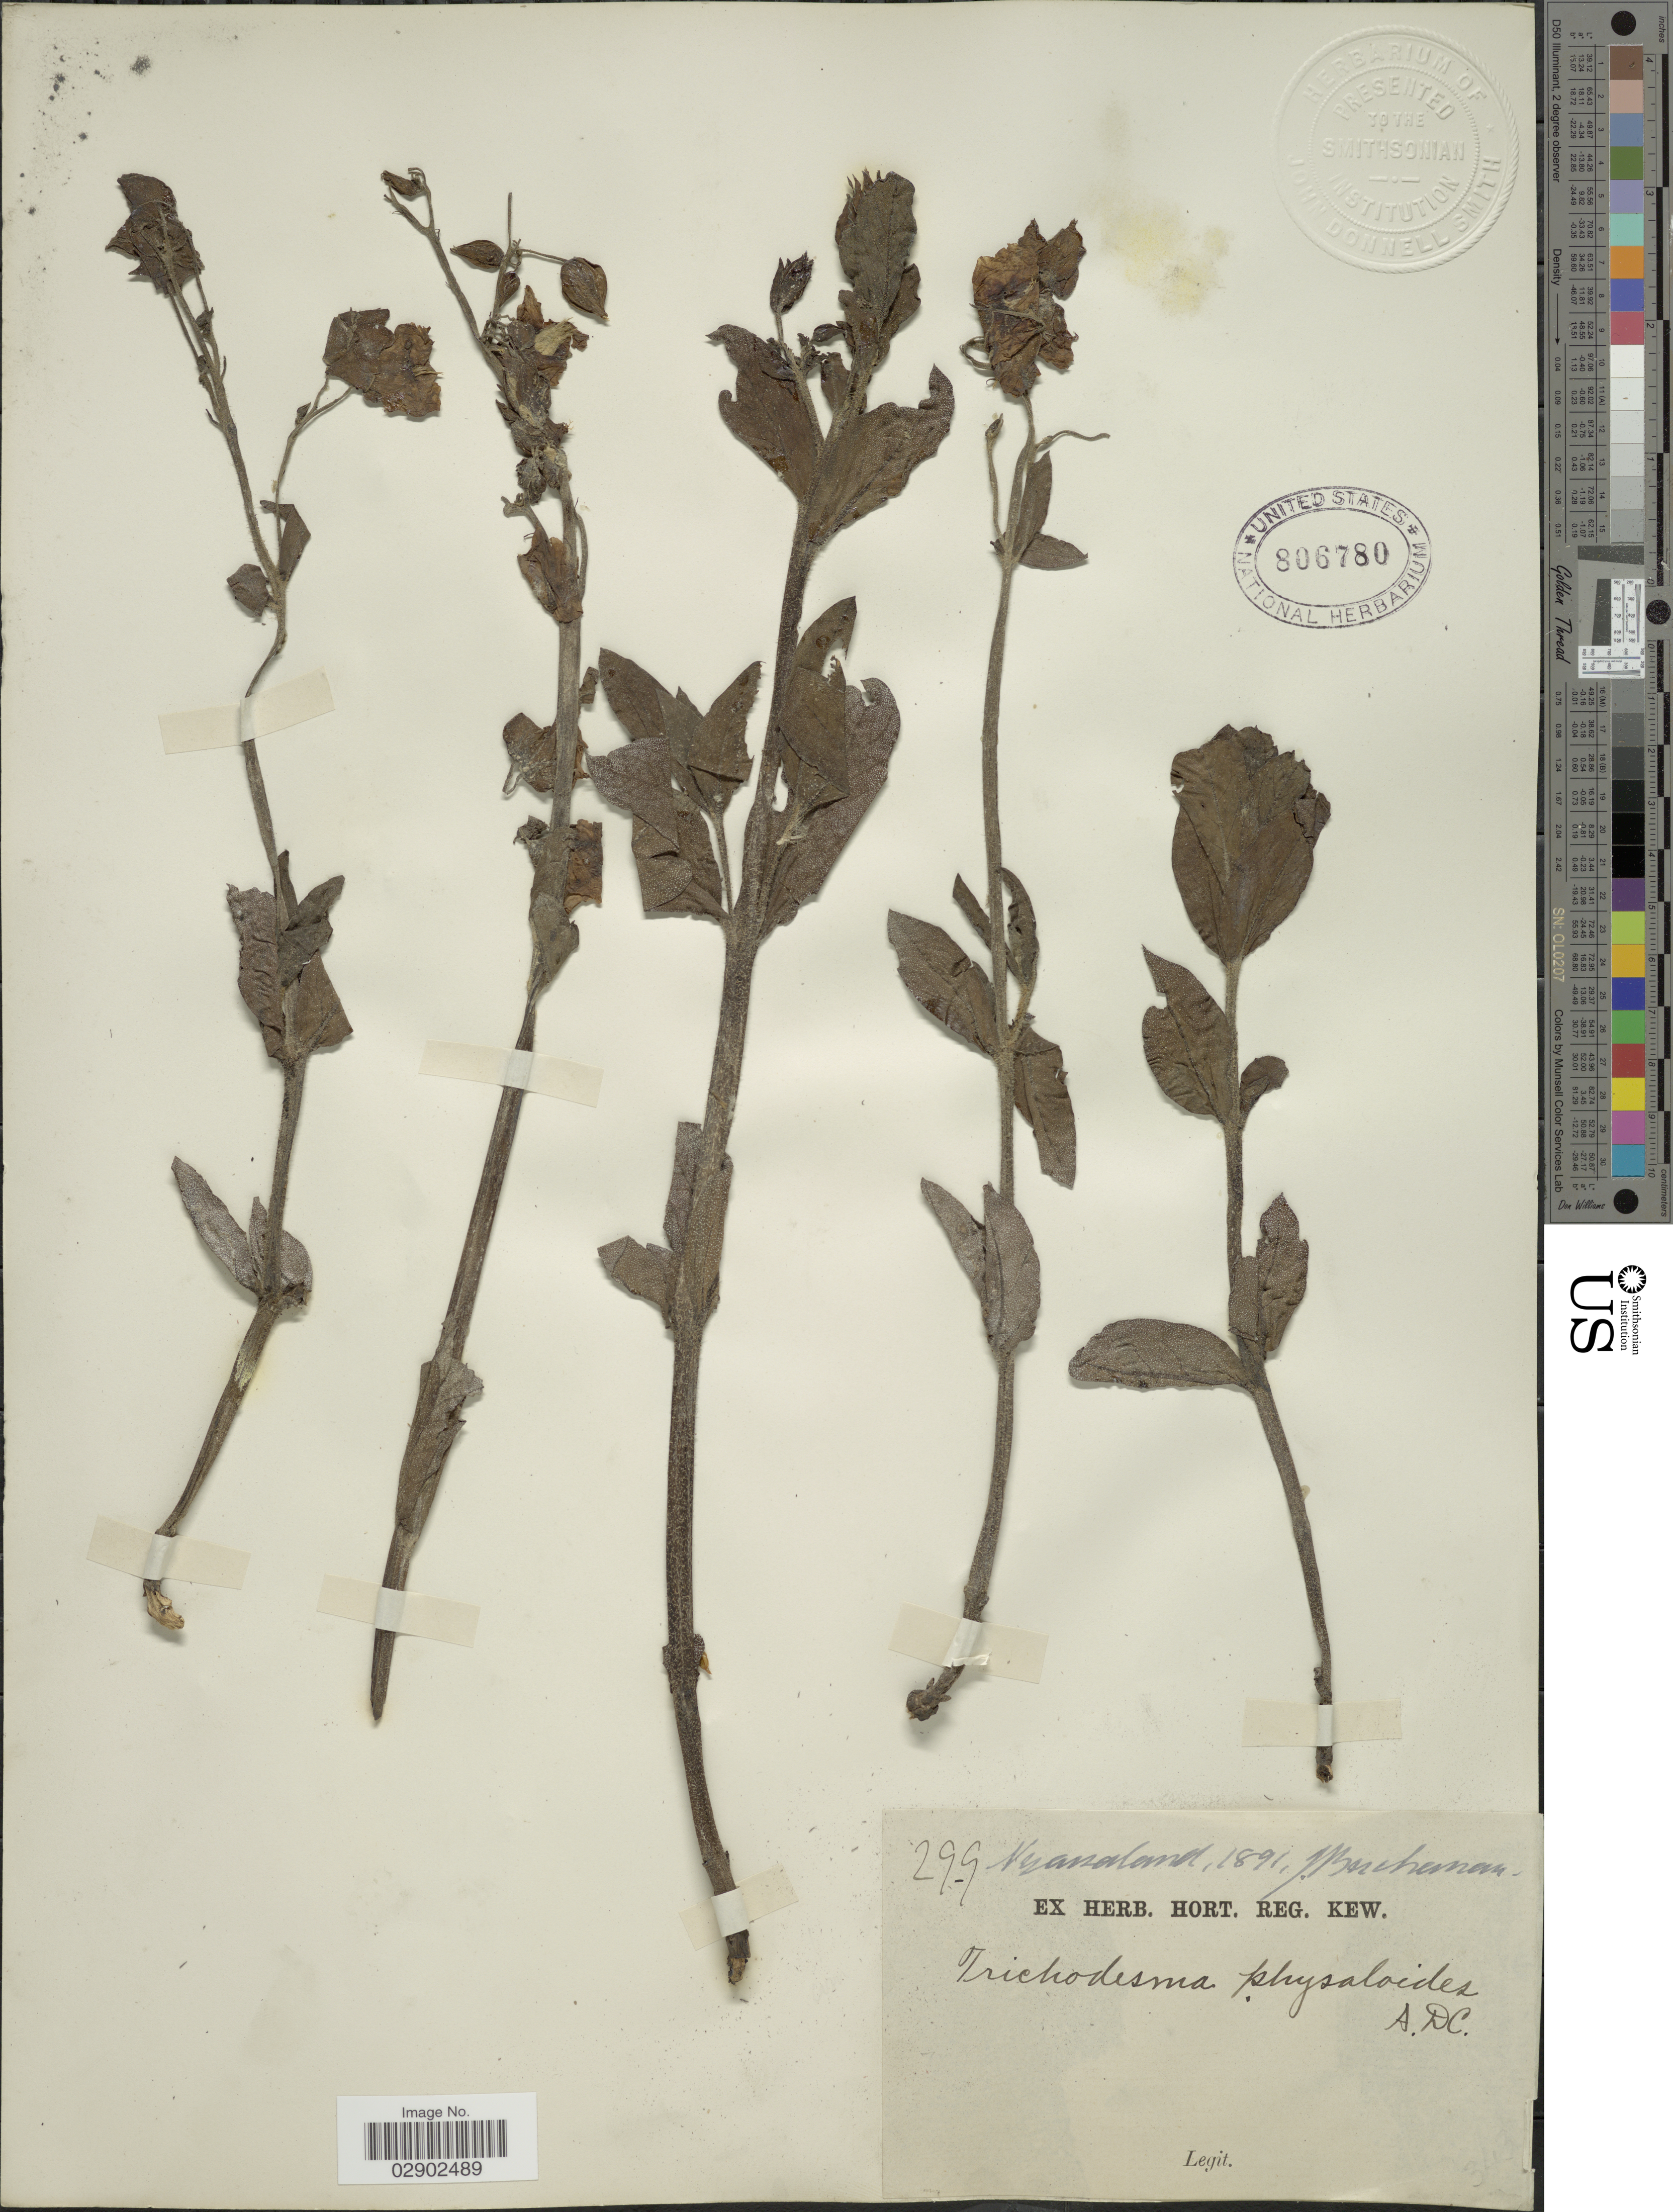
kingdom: Plantae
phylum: Tracheophyta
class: Magnoliopsida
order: Boraginales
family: Boraginaceae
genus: Trichodesma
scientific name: Trichodesma physaloides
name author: (Fenzl) A. DC.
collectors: J. Buchanan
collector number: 299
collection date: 1891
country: Malawi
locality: Nyassaland.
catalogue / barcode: US 806780